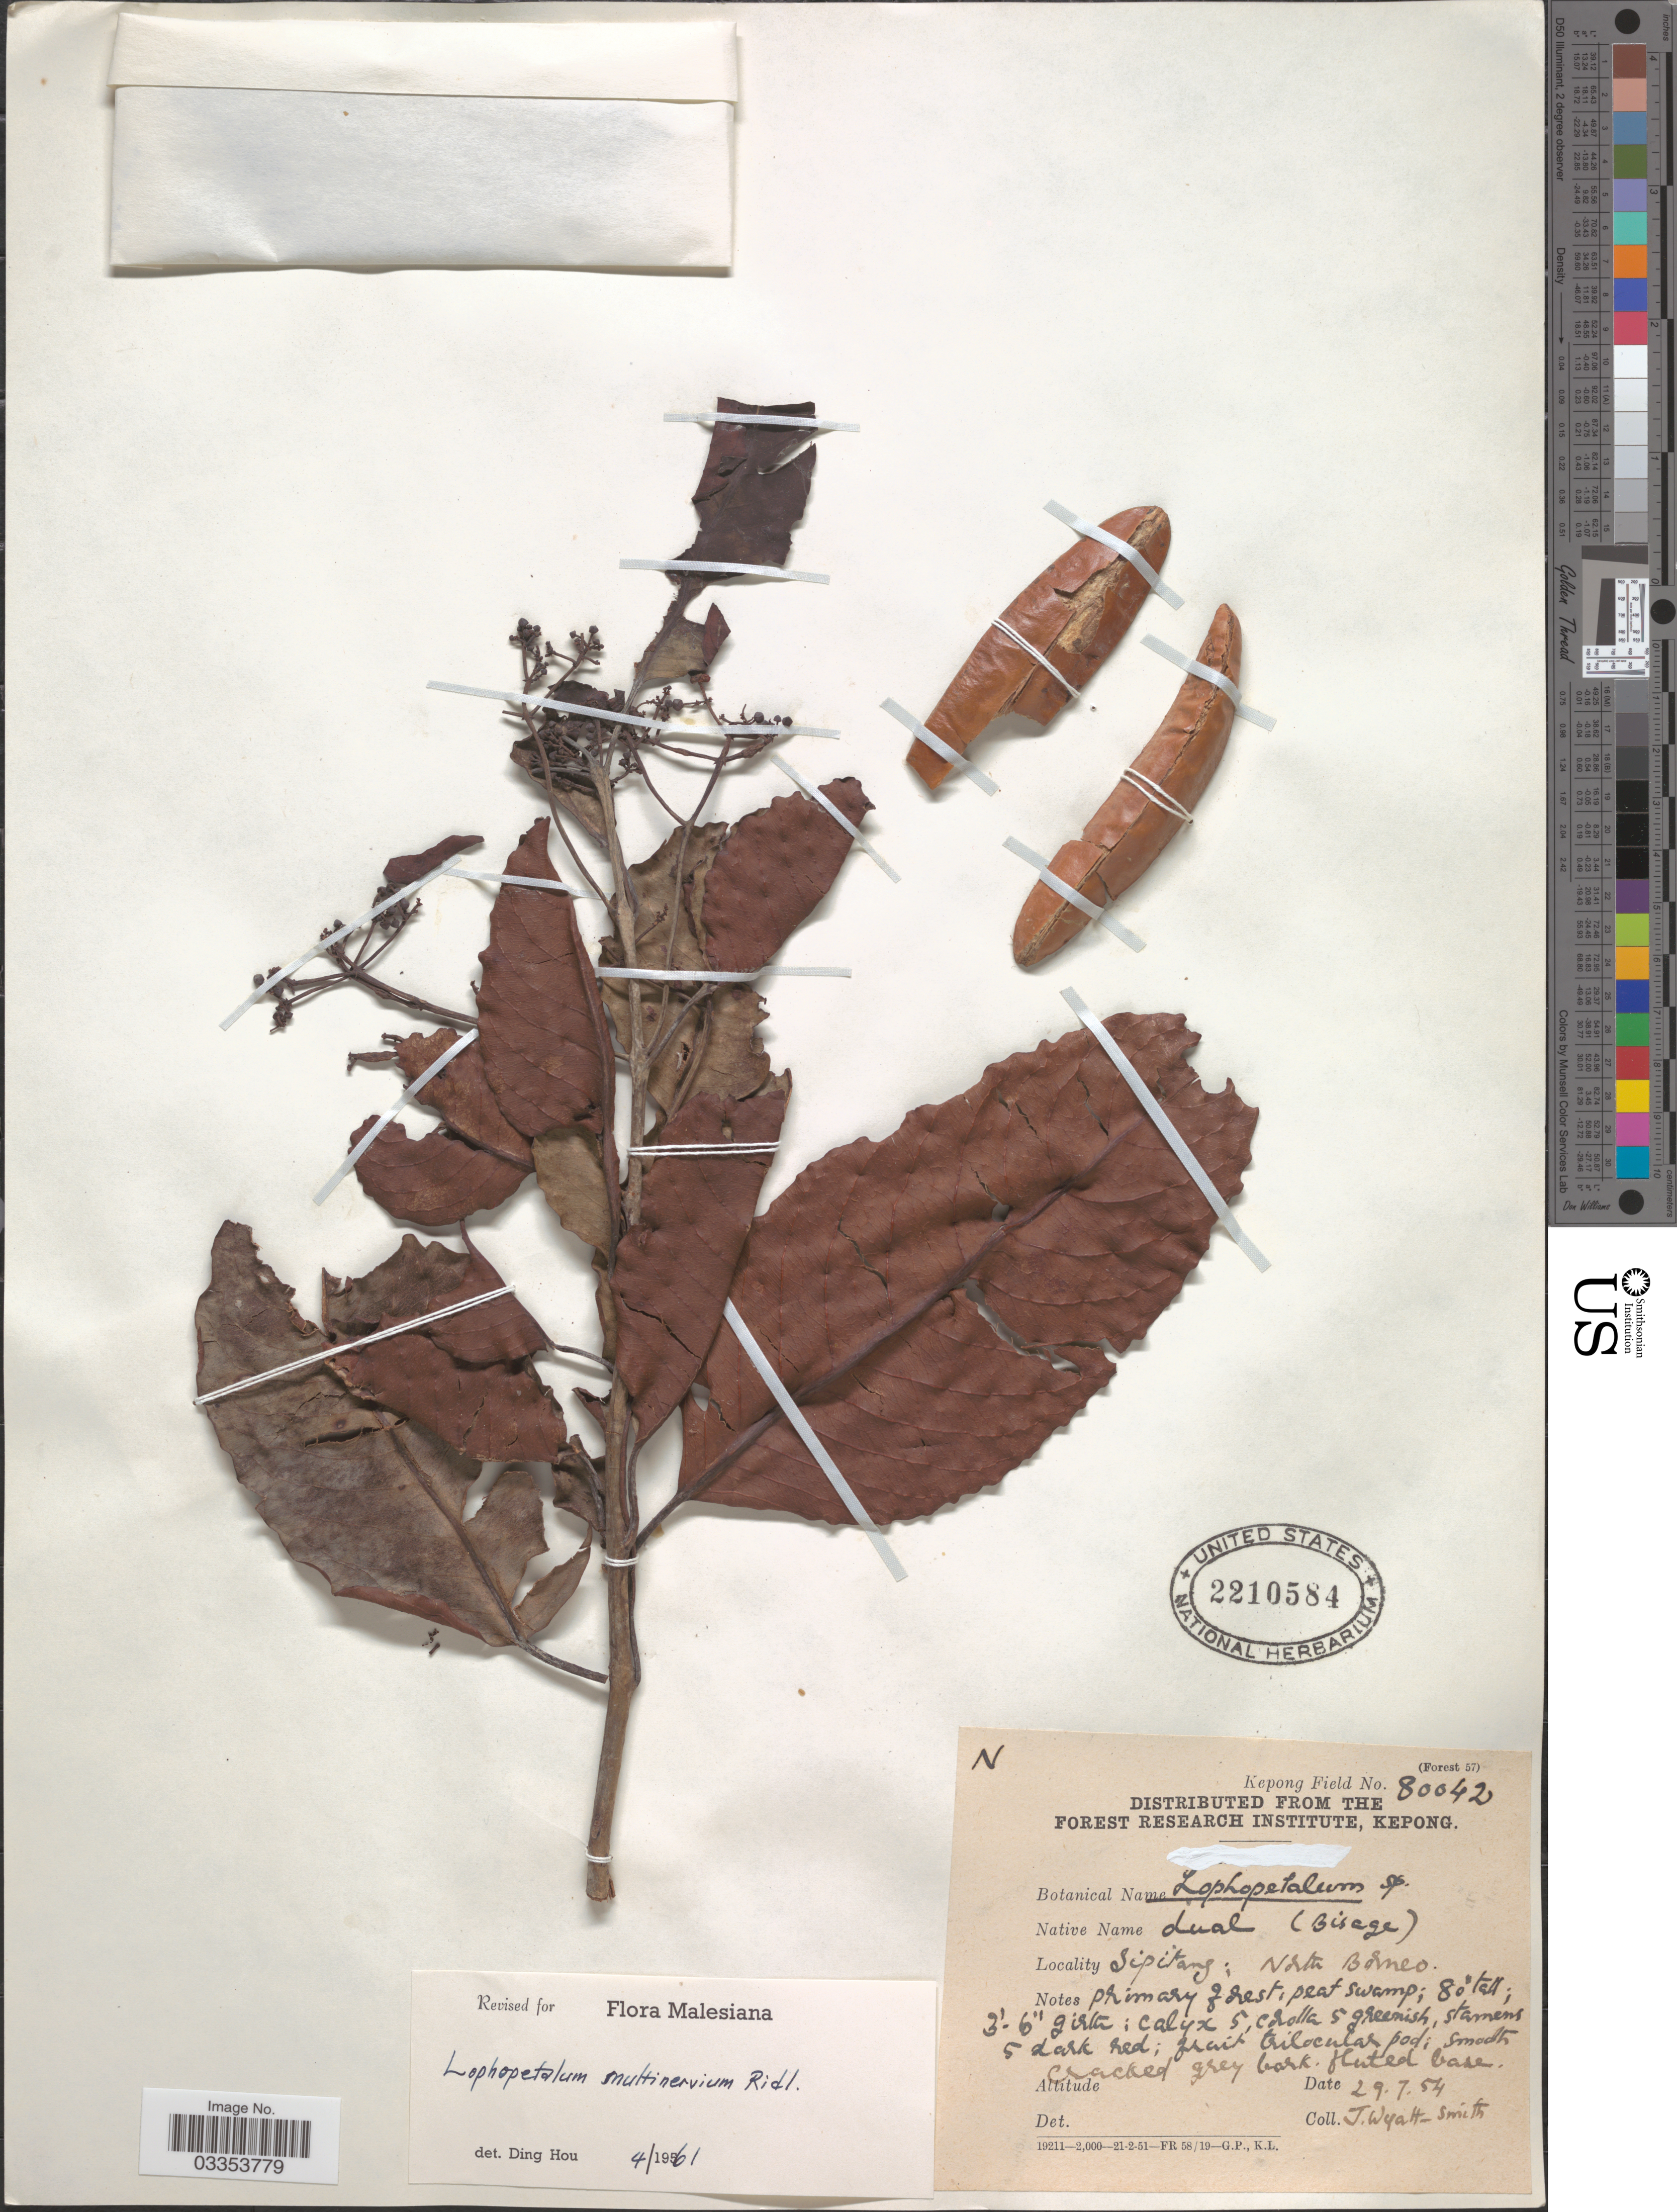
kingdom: Plantae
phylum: Tracheophyta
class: Magnoliopsida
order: Celastrales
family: Celastraceae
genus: Lophopetalum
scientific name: Lophopetalum multinervium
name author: Ridl.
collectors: J. Wyatt-Smith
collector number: Kepong Field 80042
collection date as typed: Transcribed d/m/y: 29/7/54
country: Malaysia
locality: Sipitang: North Borneo.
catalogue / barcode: US 2210584